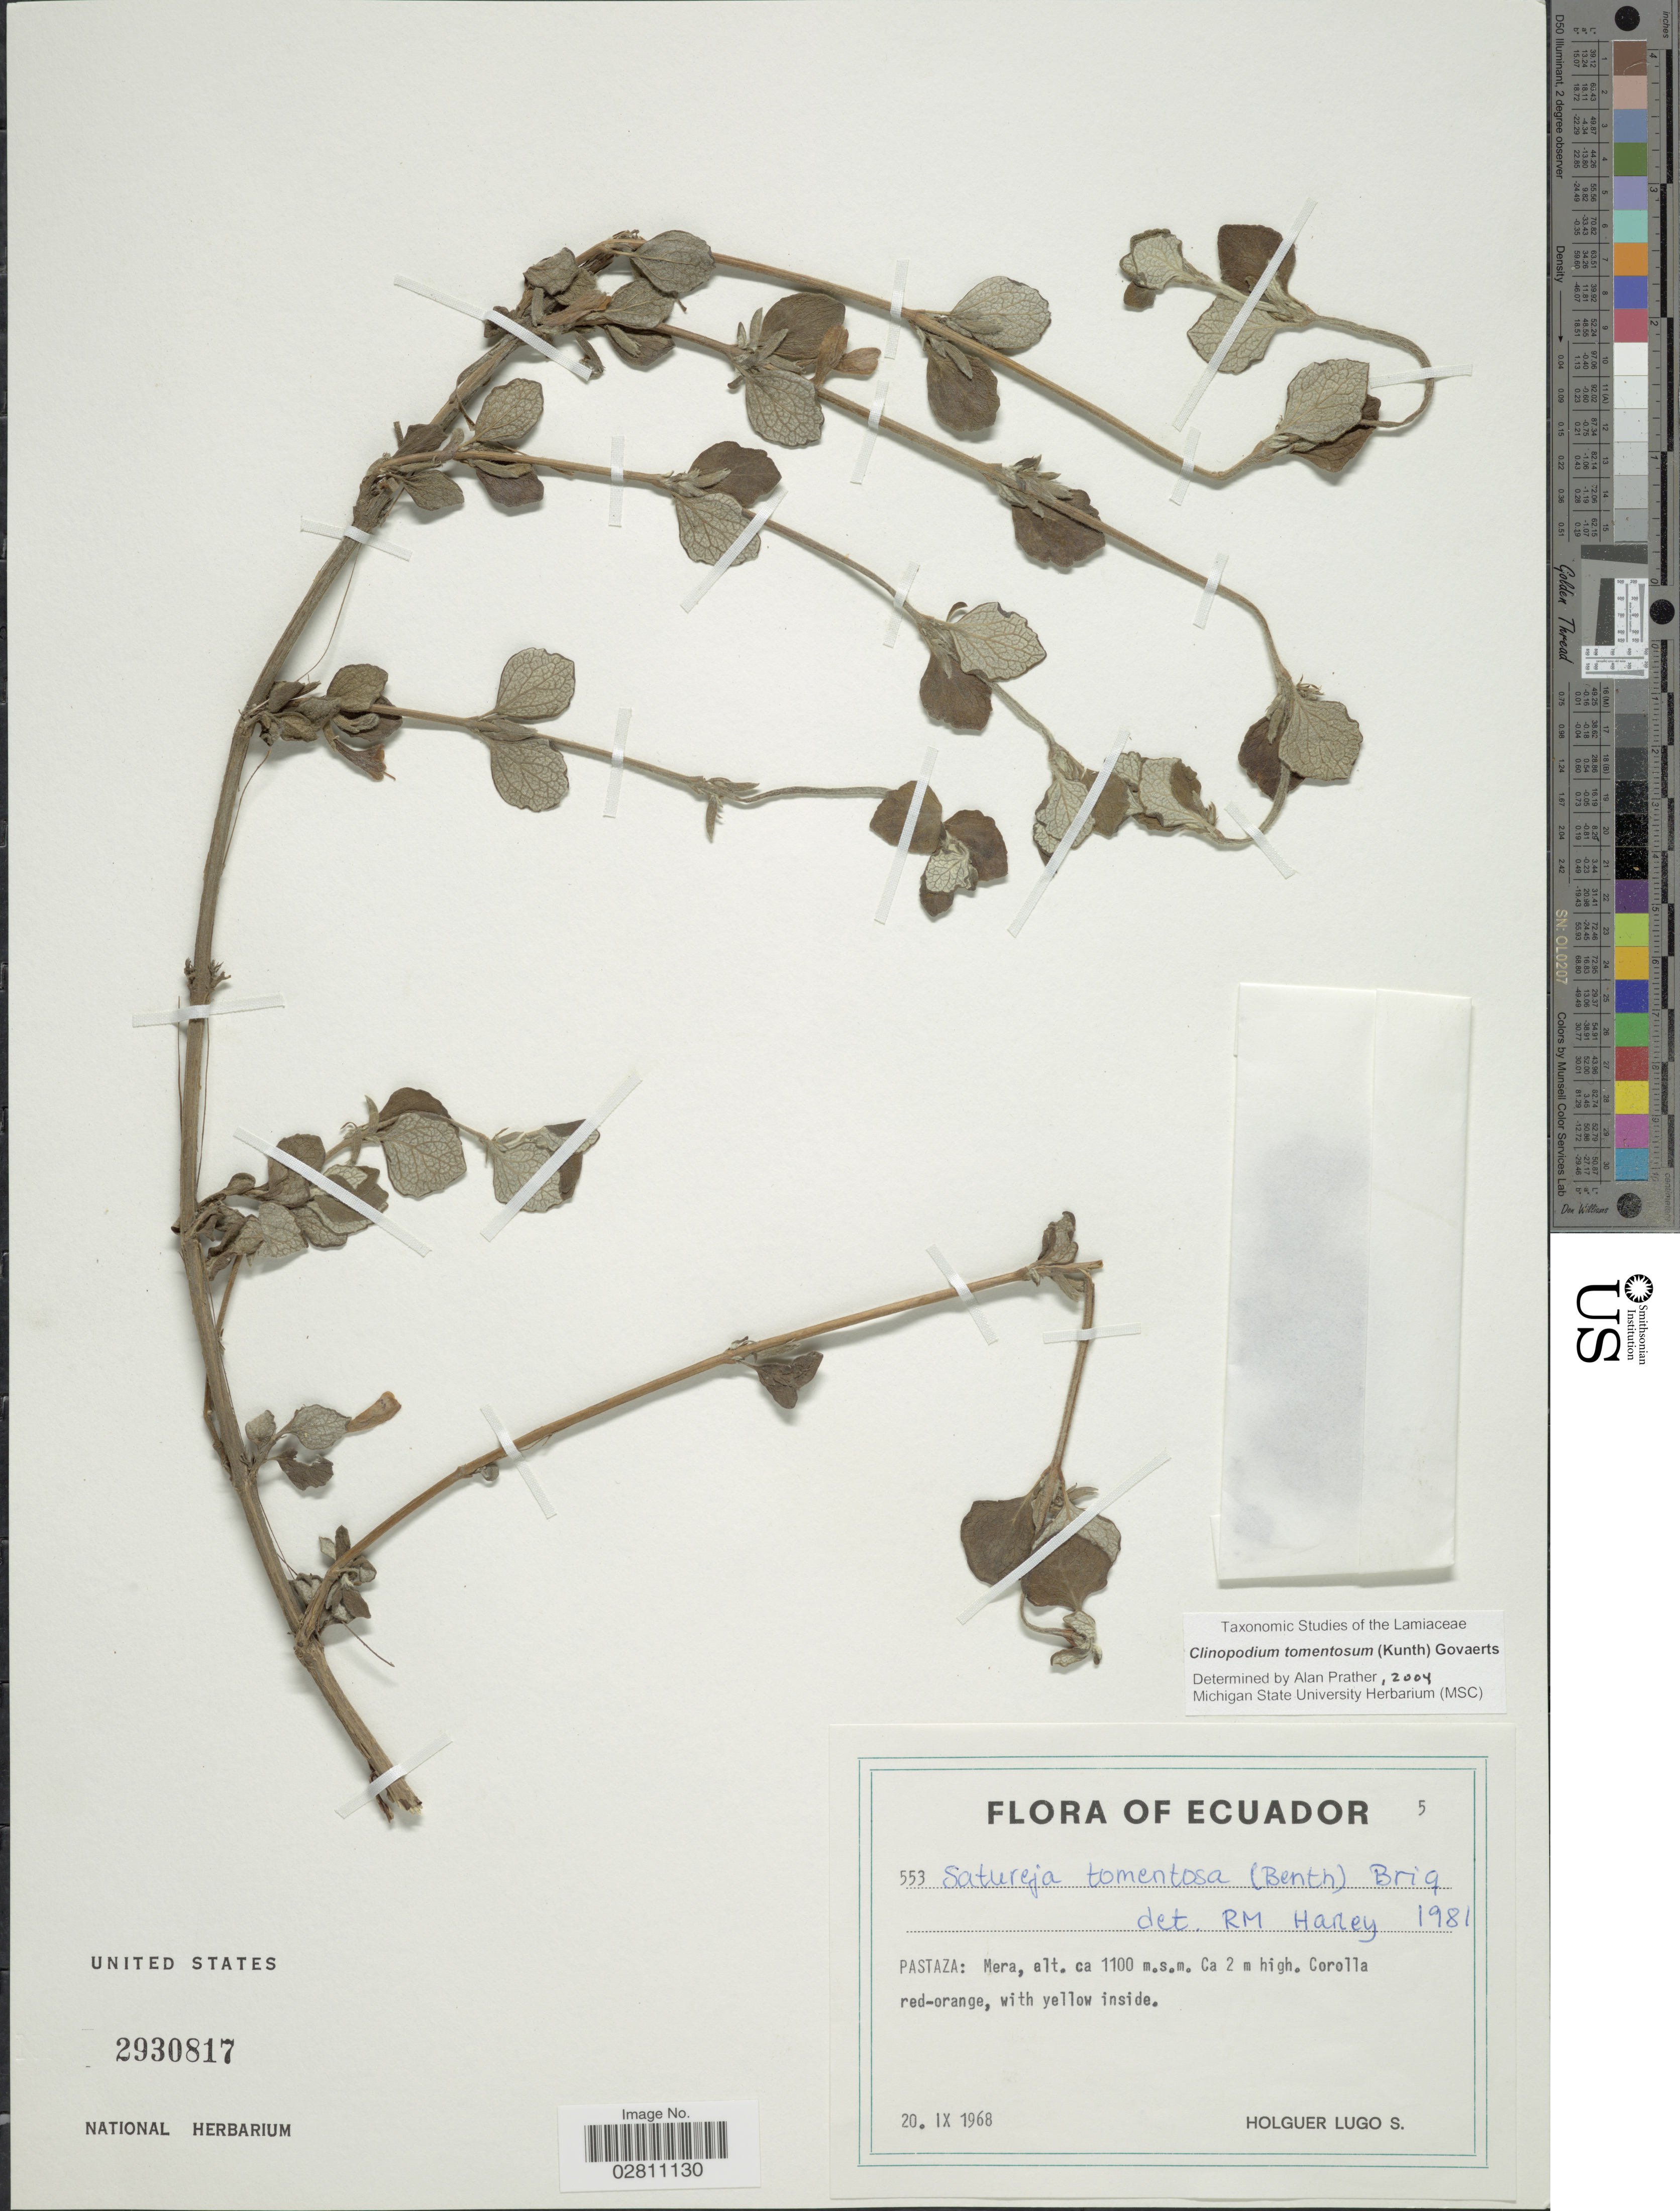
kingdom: Plantae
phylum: Tracheophyta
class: Magnoliopsida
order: Lamiales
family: Lamiaceae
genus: Clinopodium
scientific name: Clinopodium tomentosum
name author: (Kunth) Govaerts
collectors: H. Lugo S.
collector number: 553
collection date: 1968-09-20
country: Ecuador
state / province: Pastaza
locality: Pastaza: Mera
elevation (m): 1100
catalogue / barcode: US 2930817